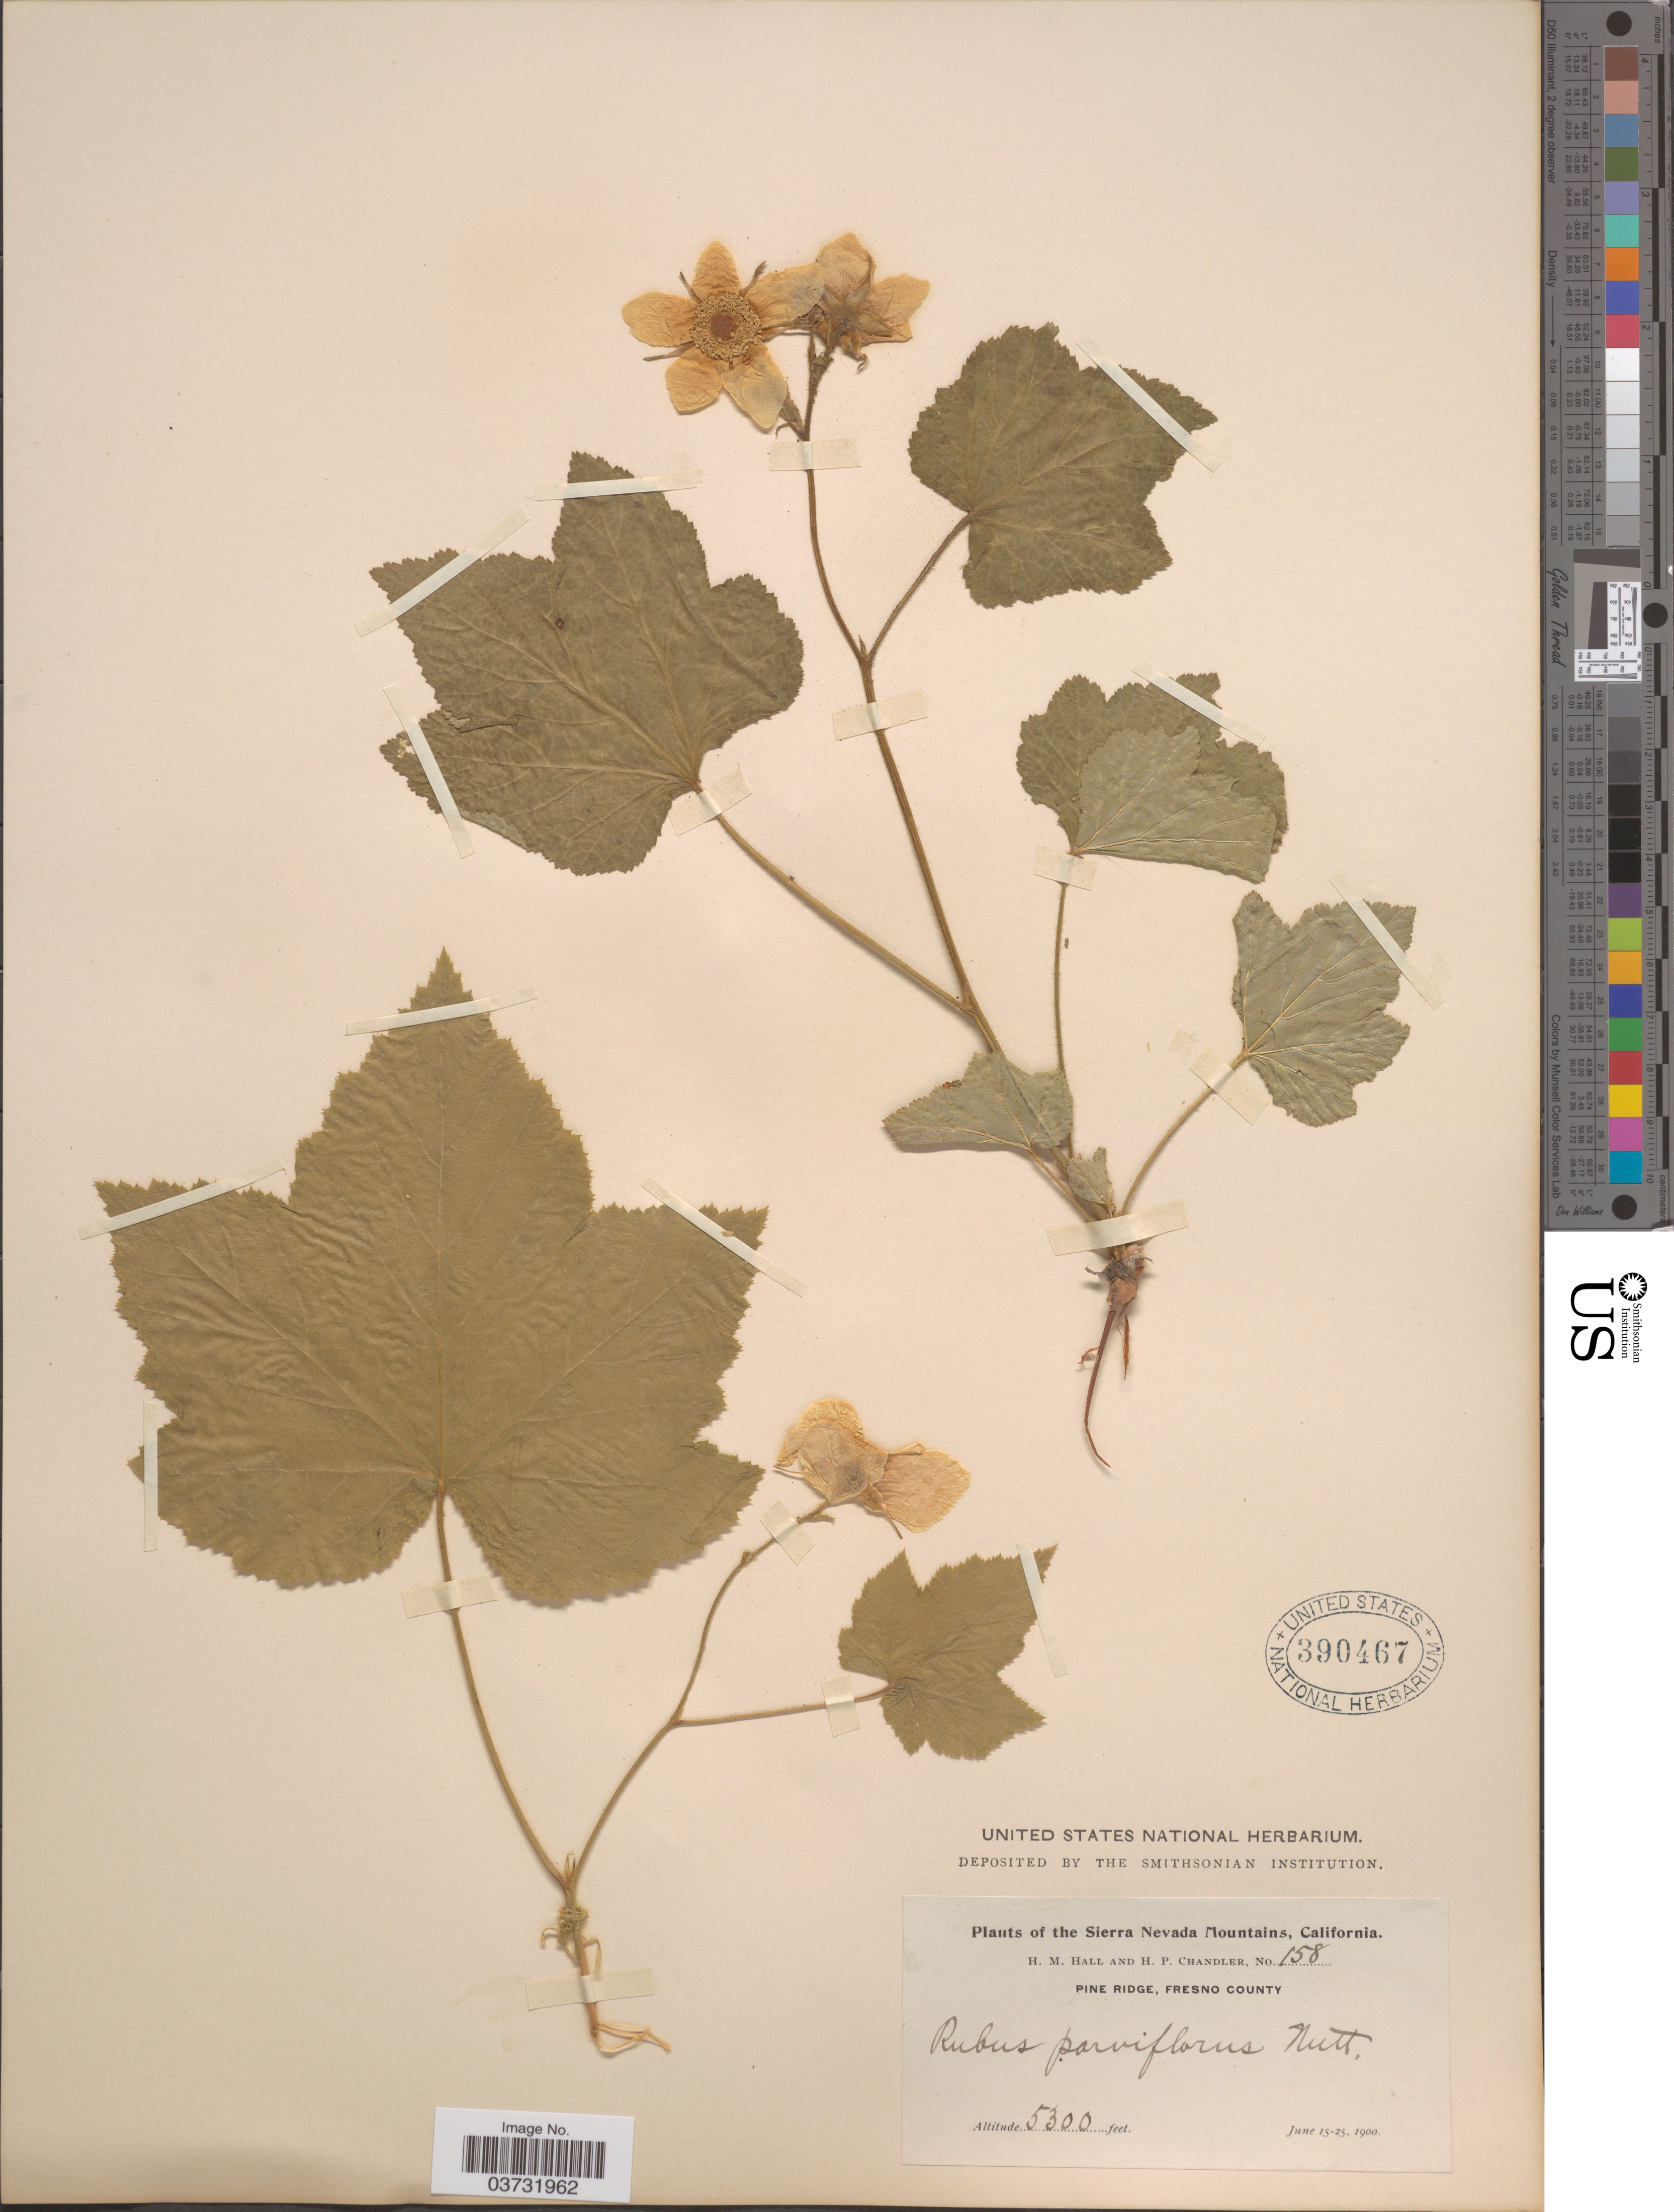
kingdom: Plantae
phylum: Tracheophyta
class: Magnoliopsida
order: Rosales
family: Rosaceae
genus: Rubus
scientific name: Rubus parviflorus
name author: Nutt.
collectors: H. M. Hall & H. Chandler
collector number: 158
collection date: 1900-06-15/1900-06-25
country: United States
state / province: California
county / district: Fresno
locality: Sierra Nevada Mountains. Pine Ridge, Fresno County.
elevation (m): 1615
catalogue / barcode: US 390467